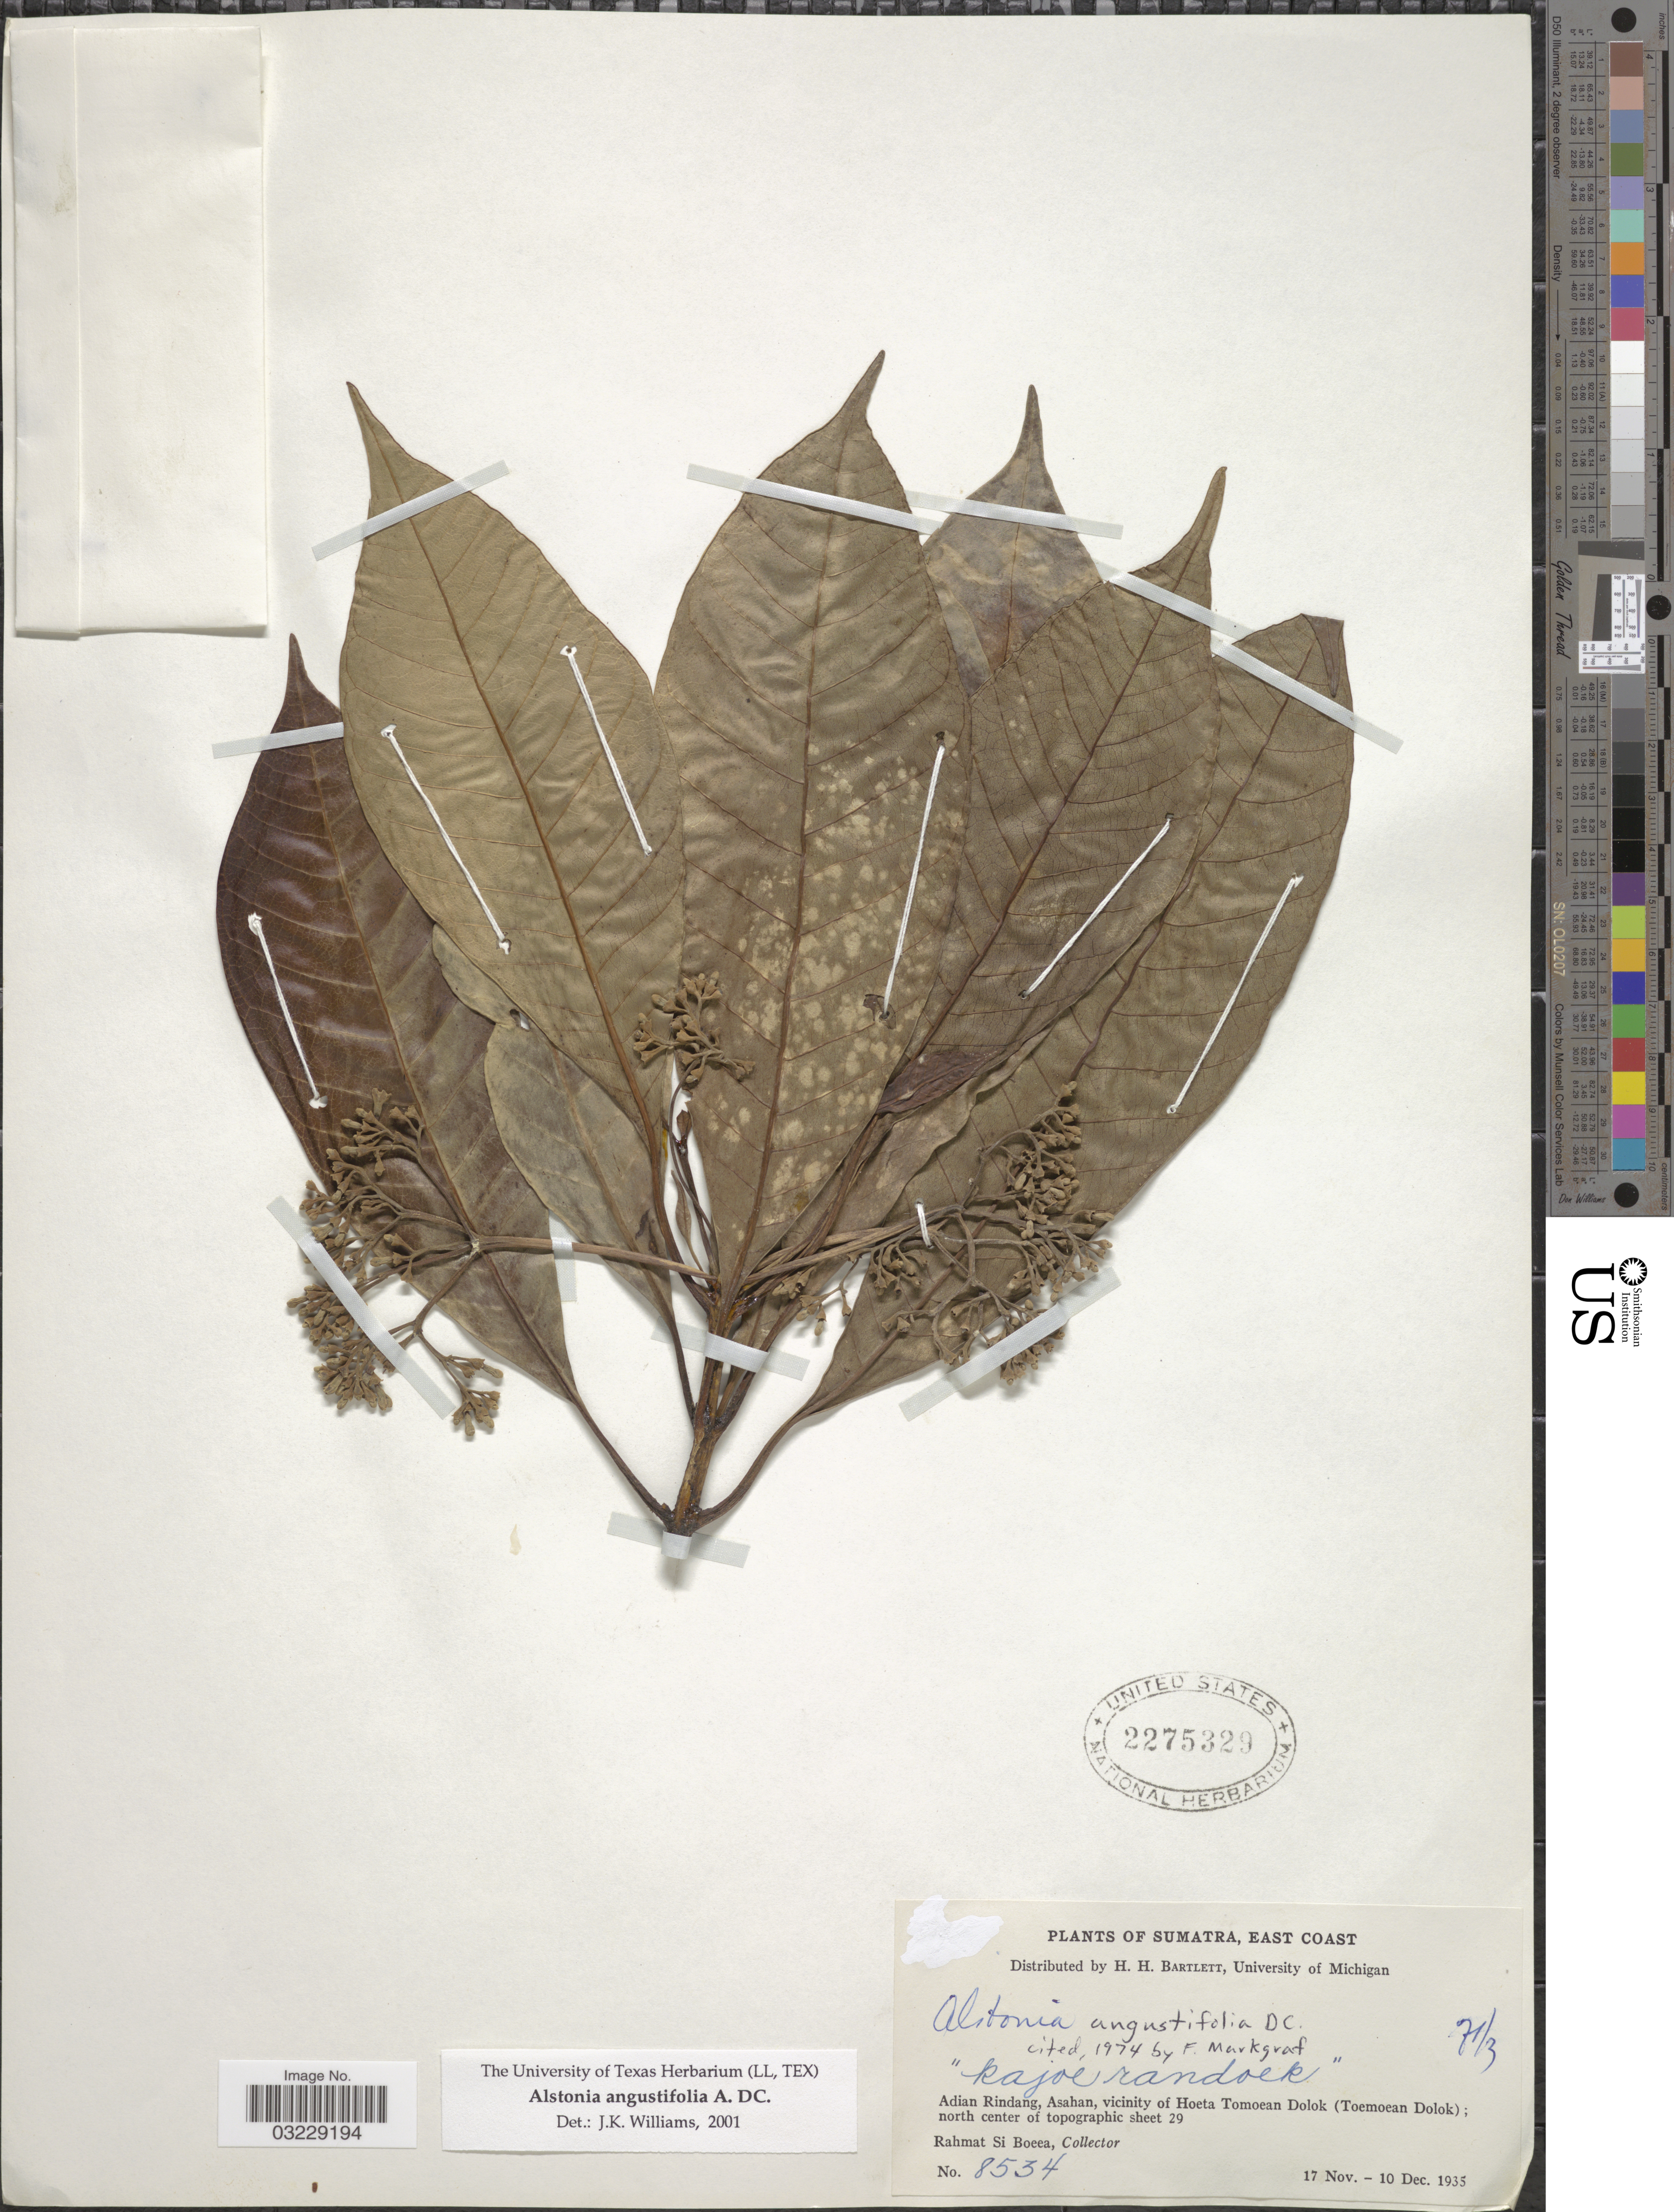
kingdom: Plantae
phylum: Tracheophyta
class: Magnoliopsida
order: Gentianales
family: Apocynaceae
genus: Alstonia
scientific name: Alstonia angustifolia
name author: Wall. ex A. DC.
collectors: Rahmat Si Boeea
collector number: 8534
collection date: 1935-11-17/1935-12-10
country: Indonesia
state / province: Sumatra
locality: East Coast. Adian Rindang, Asahan, vicinity of Hoeta Tomoean Dolok (Toemoean Dolok); north center of topographic sheet 29.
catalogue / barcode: US 2275329